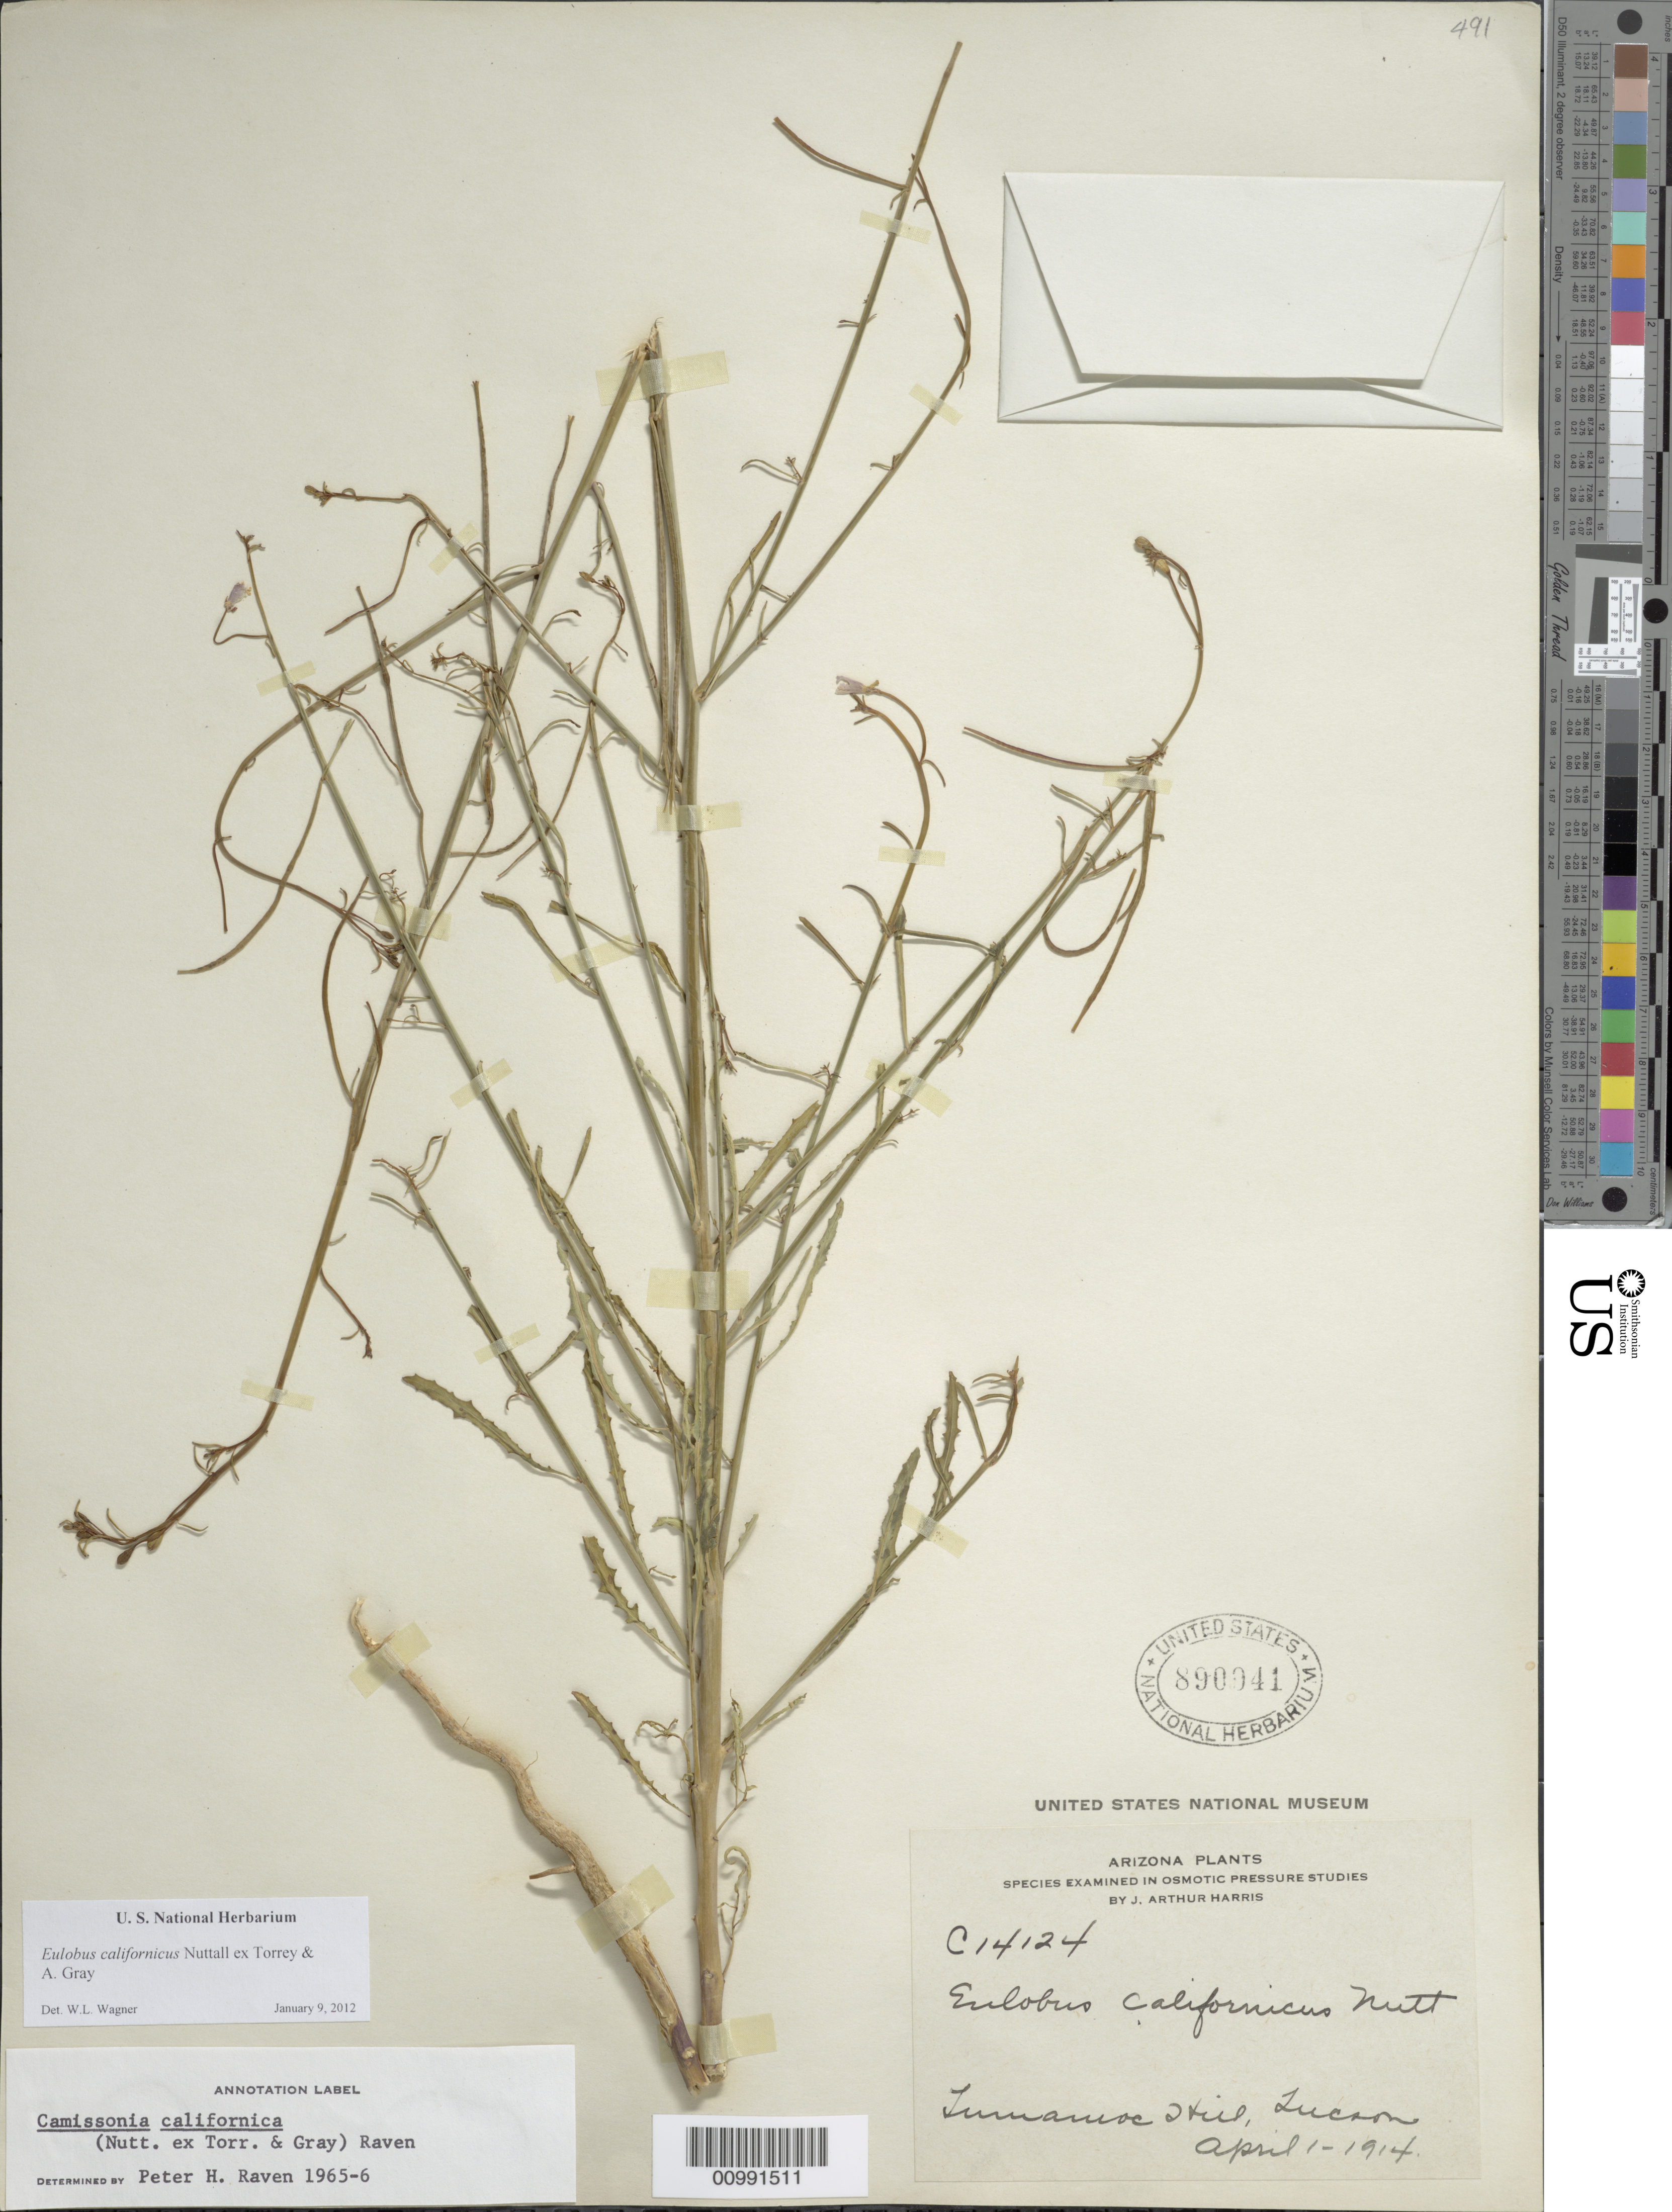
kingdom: Plantae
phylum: Tracheophyta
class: Magnoliopsida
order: Myrtales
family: Onagraceae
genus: Eulobus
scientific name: Eulobus californicus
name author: Nutt. ex Torr. & A. Gray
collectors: A. Harris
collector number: C14124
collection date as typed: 01 Apr 1914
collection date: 1914-04-01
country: United States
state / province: Arizona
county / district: Pima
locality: Tucson.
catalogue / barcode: US 890041